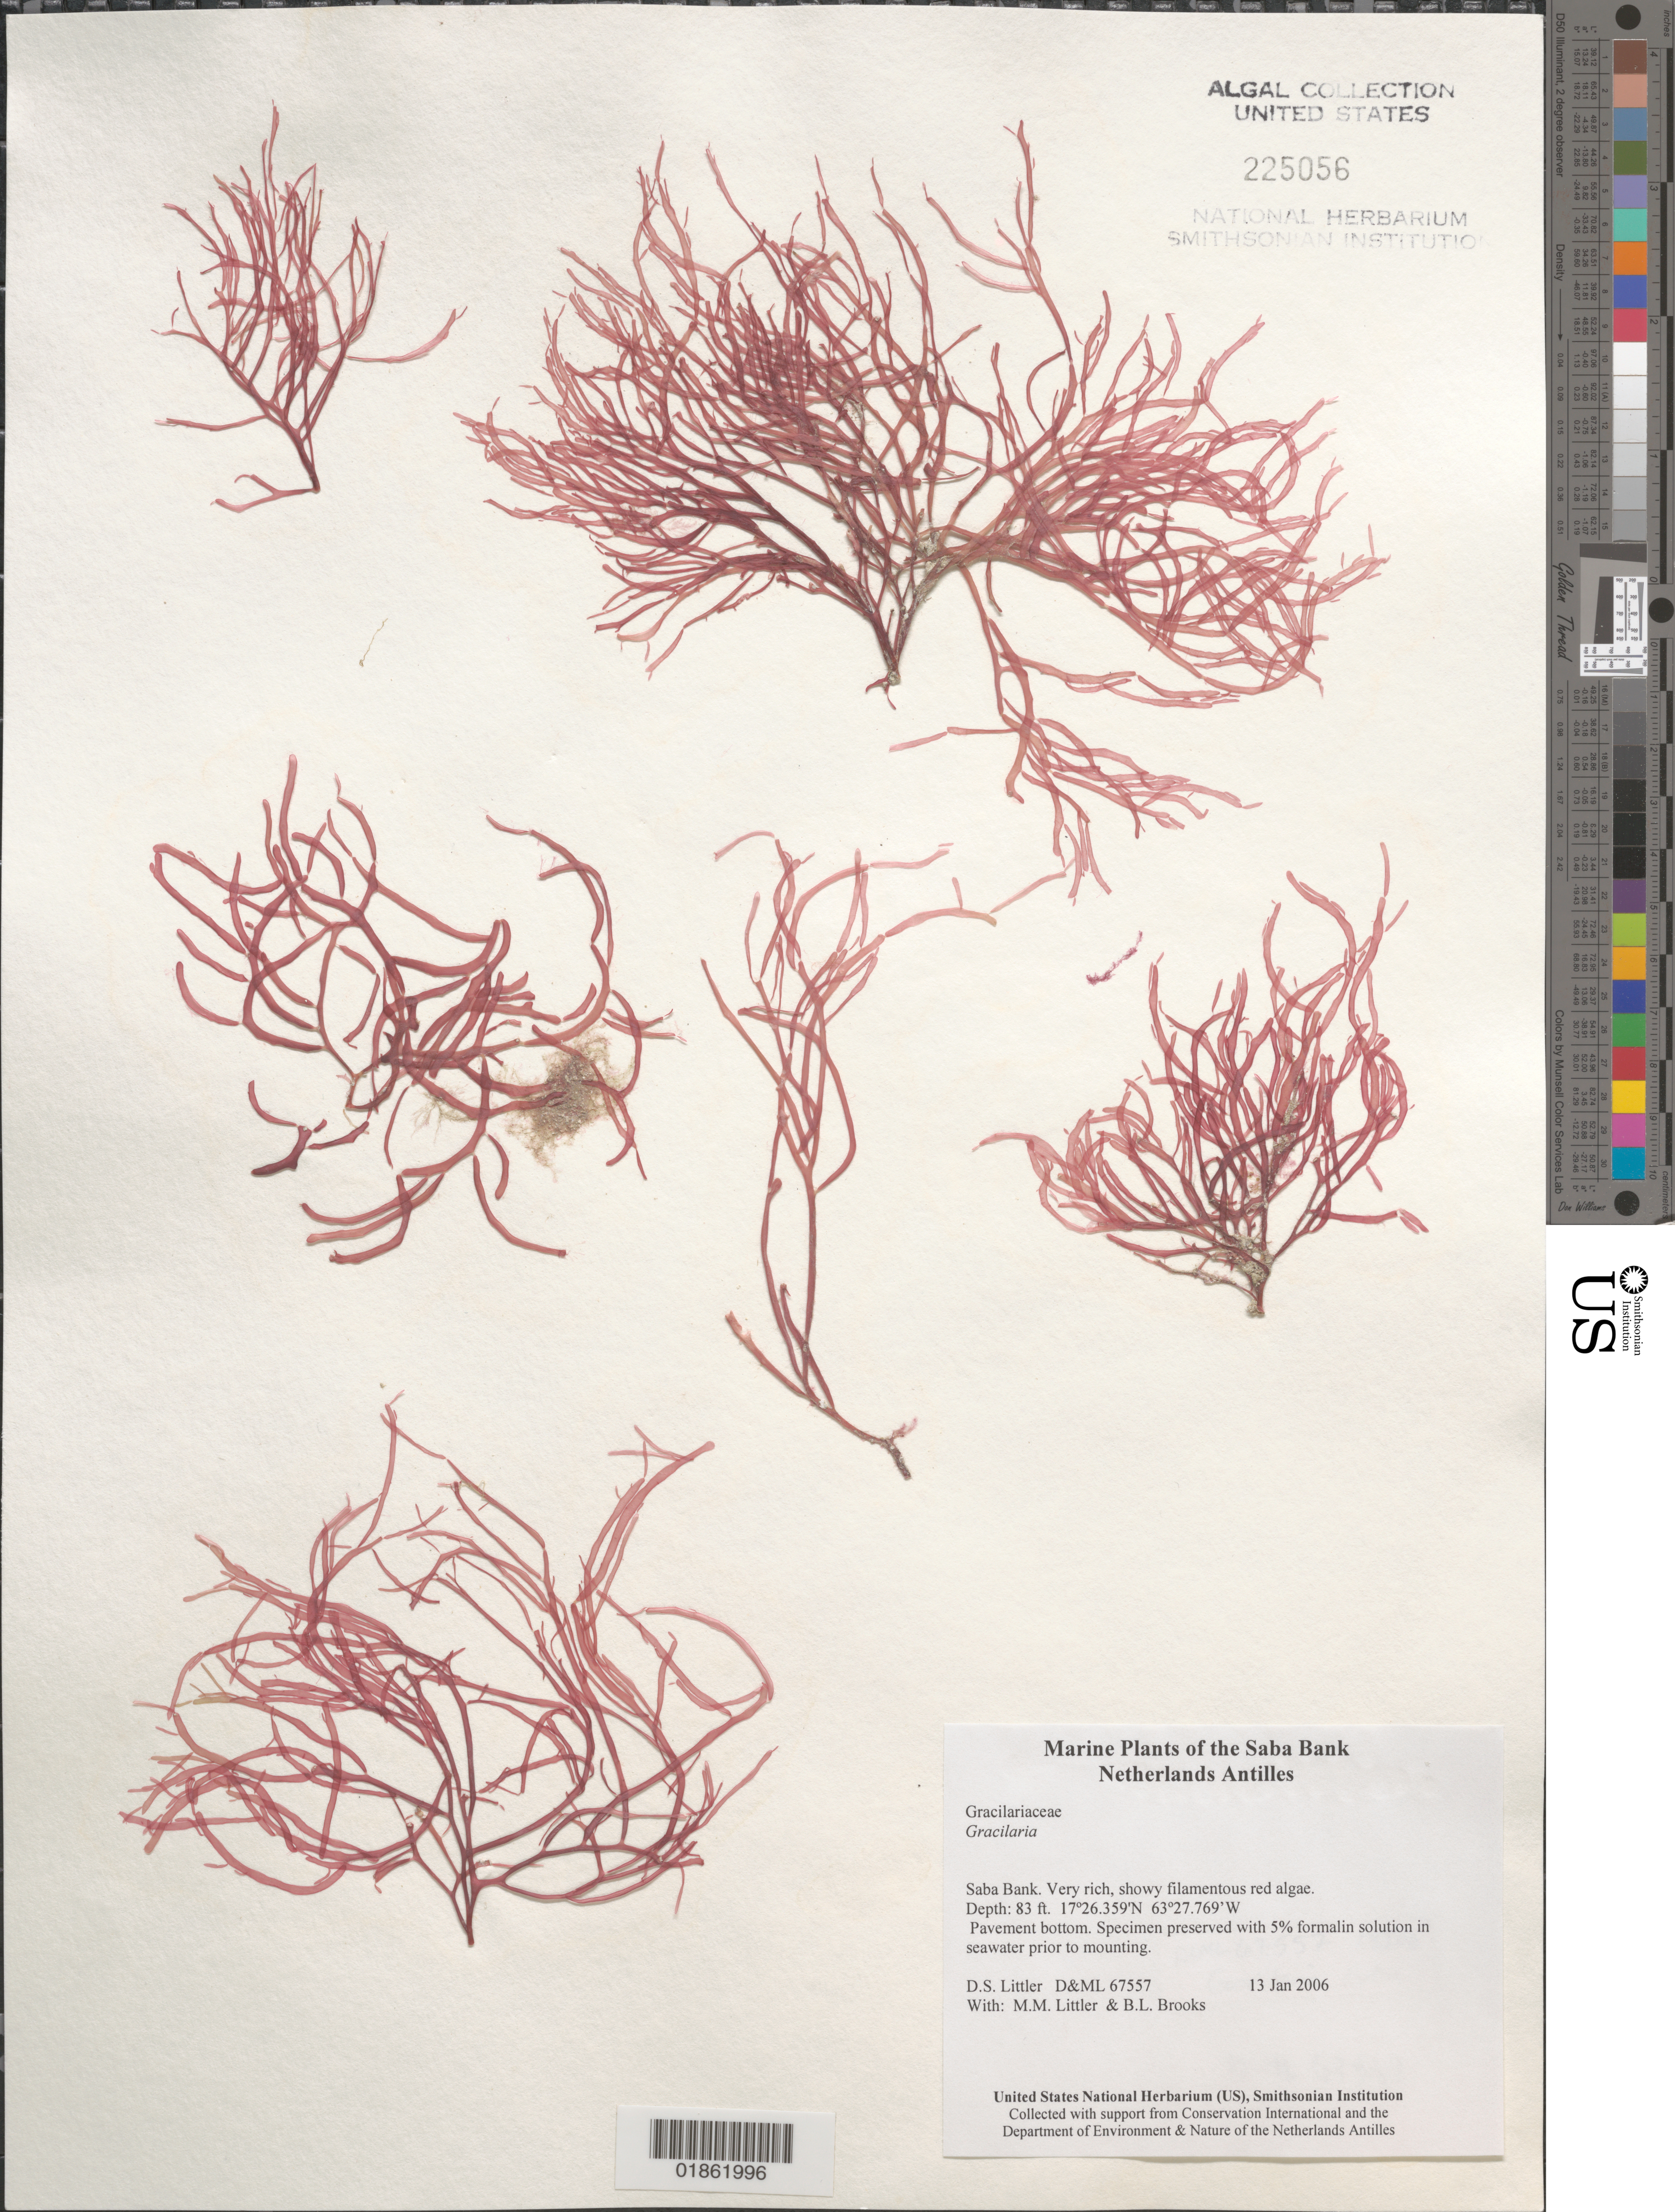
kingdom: Plantae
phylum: Rhodophyta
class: Florideophyceae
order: Gracilariales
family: Gracilariaceae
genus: Gracilaria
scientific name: Gracilaria cylindrica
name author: Børgesen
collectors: M. M. Littler, D. S. Littler & B. Brooks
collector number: D&ML 67557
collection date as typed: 13 Jan 2006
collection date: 2006-01-13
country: Netherlands Antilles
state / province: ABC Islands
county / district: Saba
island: Saba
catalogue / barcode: US 225056